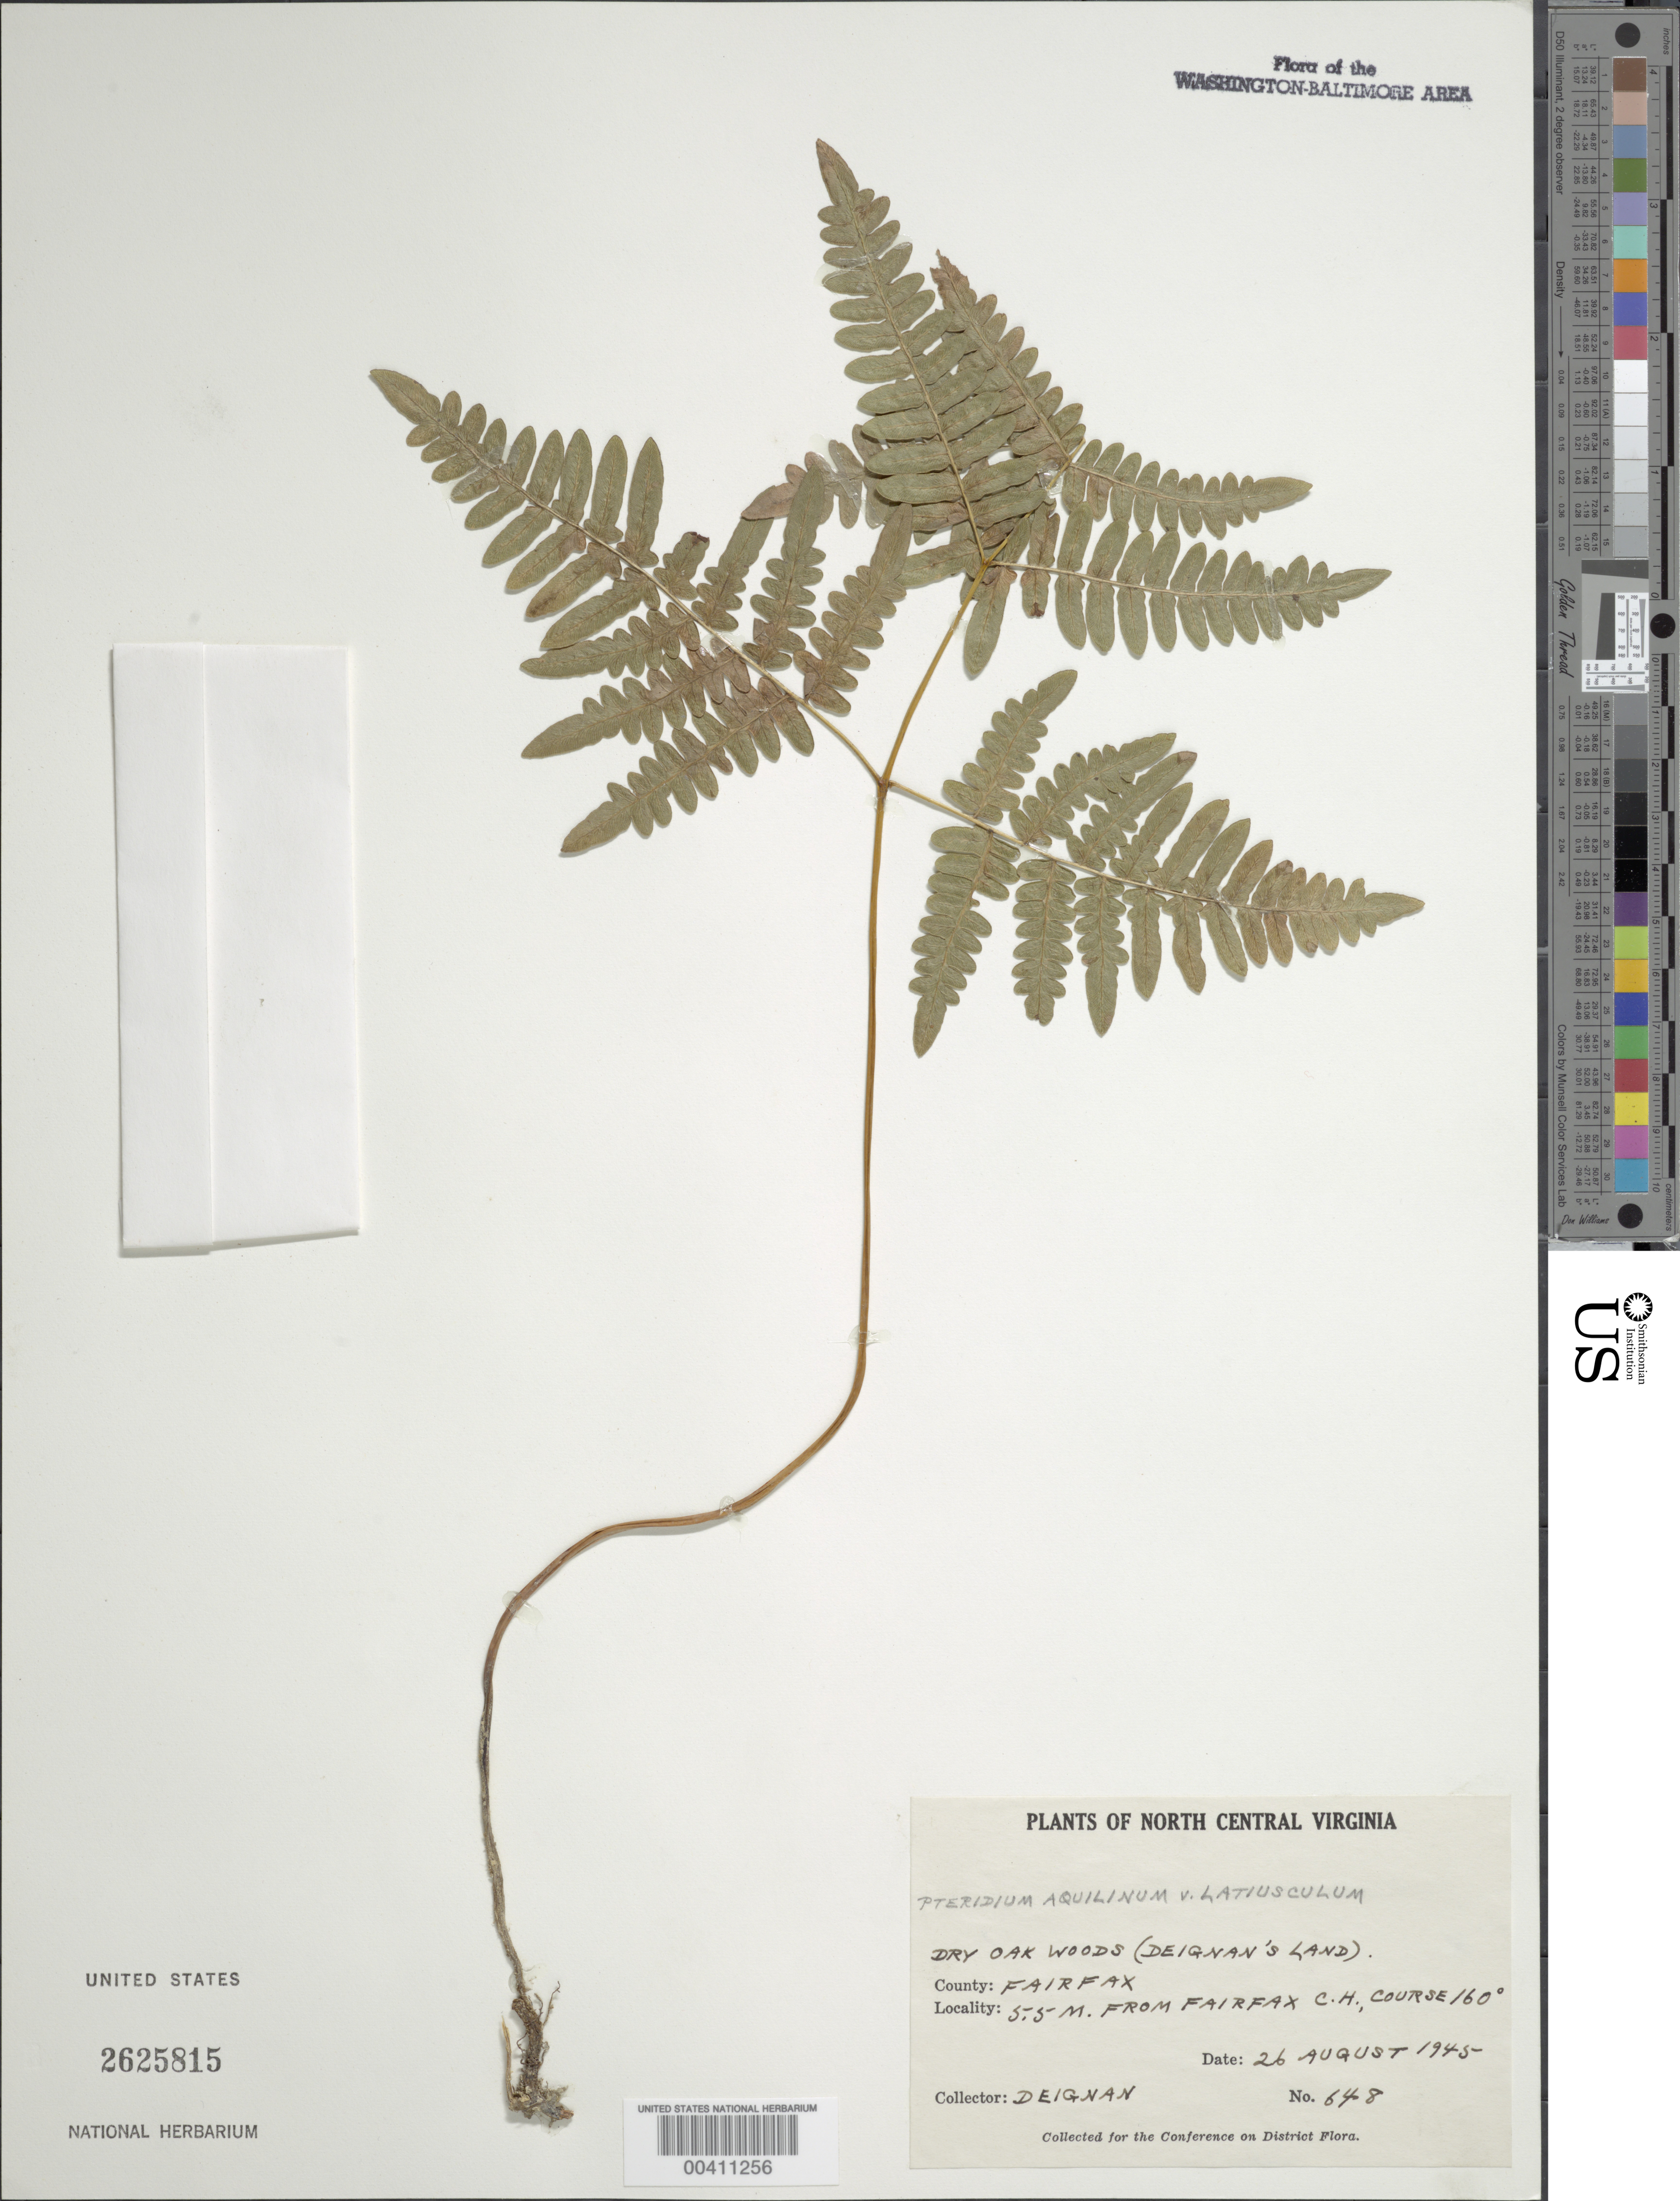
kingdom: Plantae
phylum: Tracheophyta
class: Polypodiopsida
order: Polypodiales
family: Dennstaedtiaceae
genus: Pteridium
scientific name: Pteridium aquilinum var. latiusculum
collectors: H. Deignan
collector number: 648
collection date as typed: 26 Aug 1945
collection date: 1945-08-26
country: United States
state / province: Virginia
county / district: Fairfax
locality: Deignans Land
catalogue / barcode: US 2625815